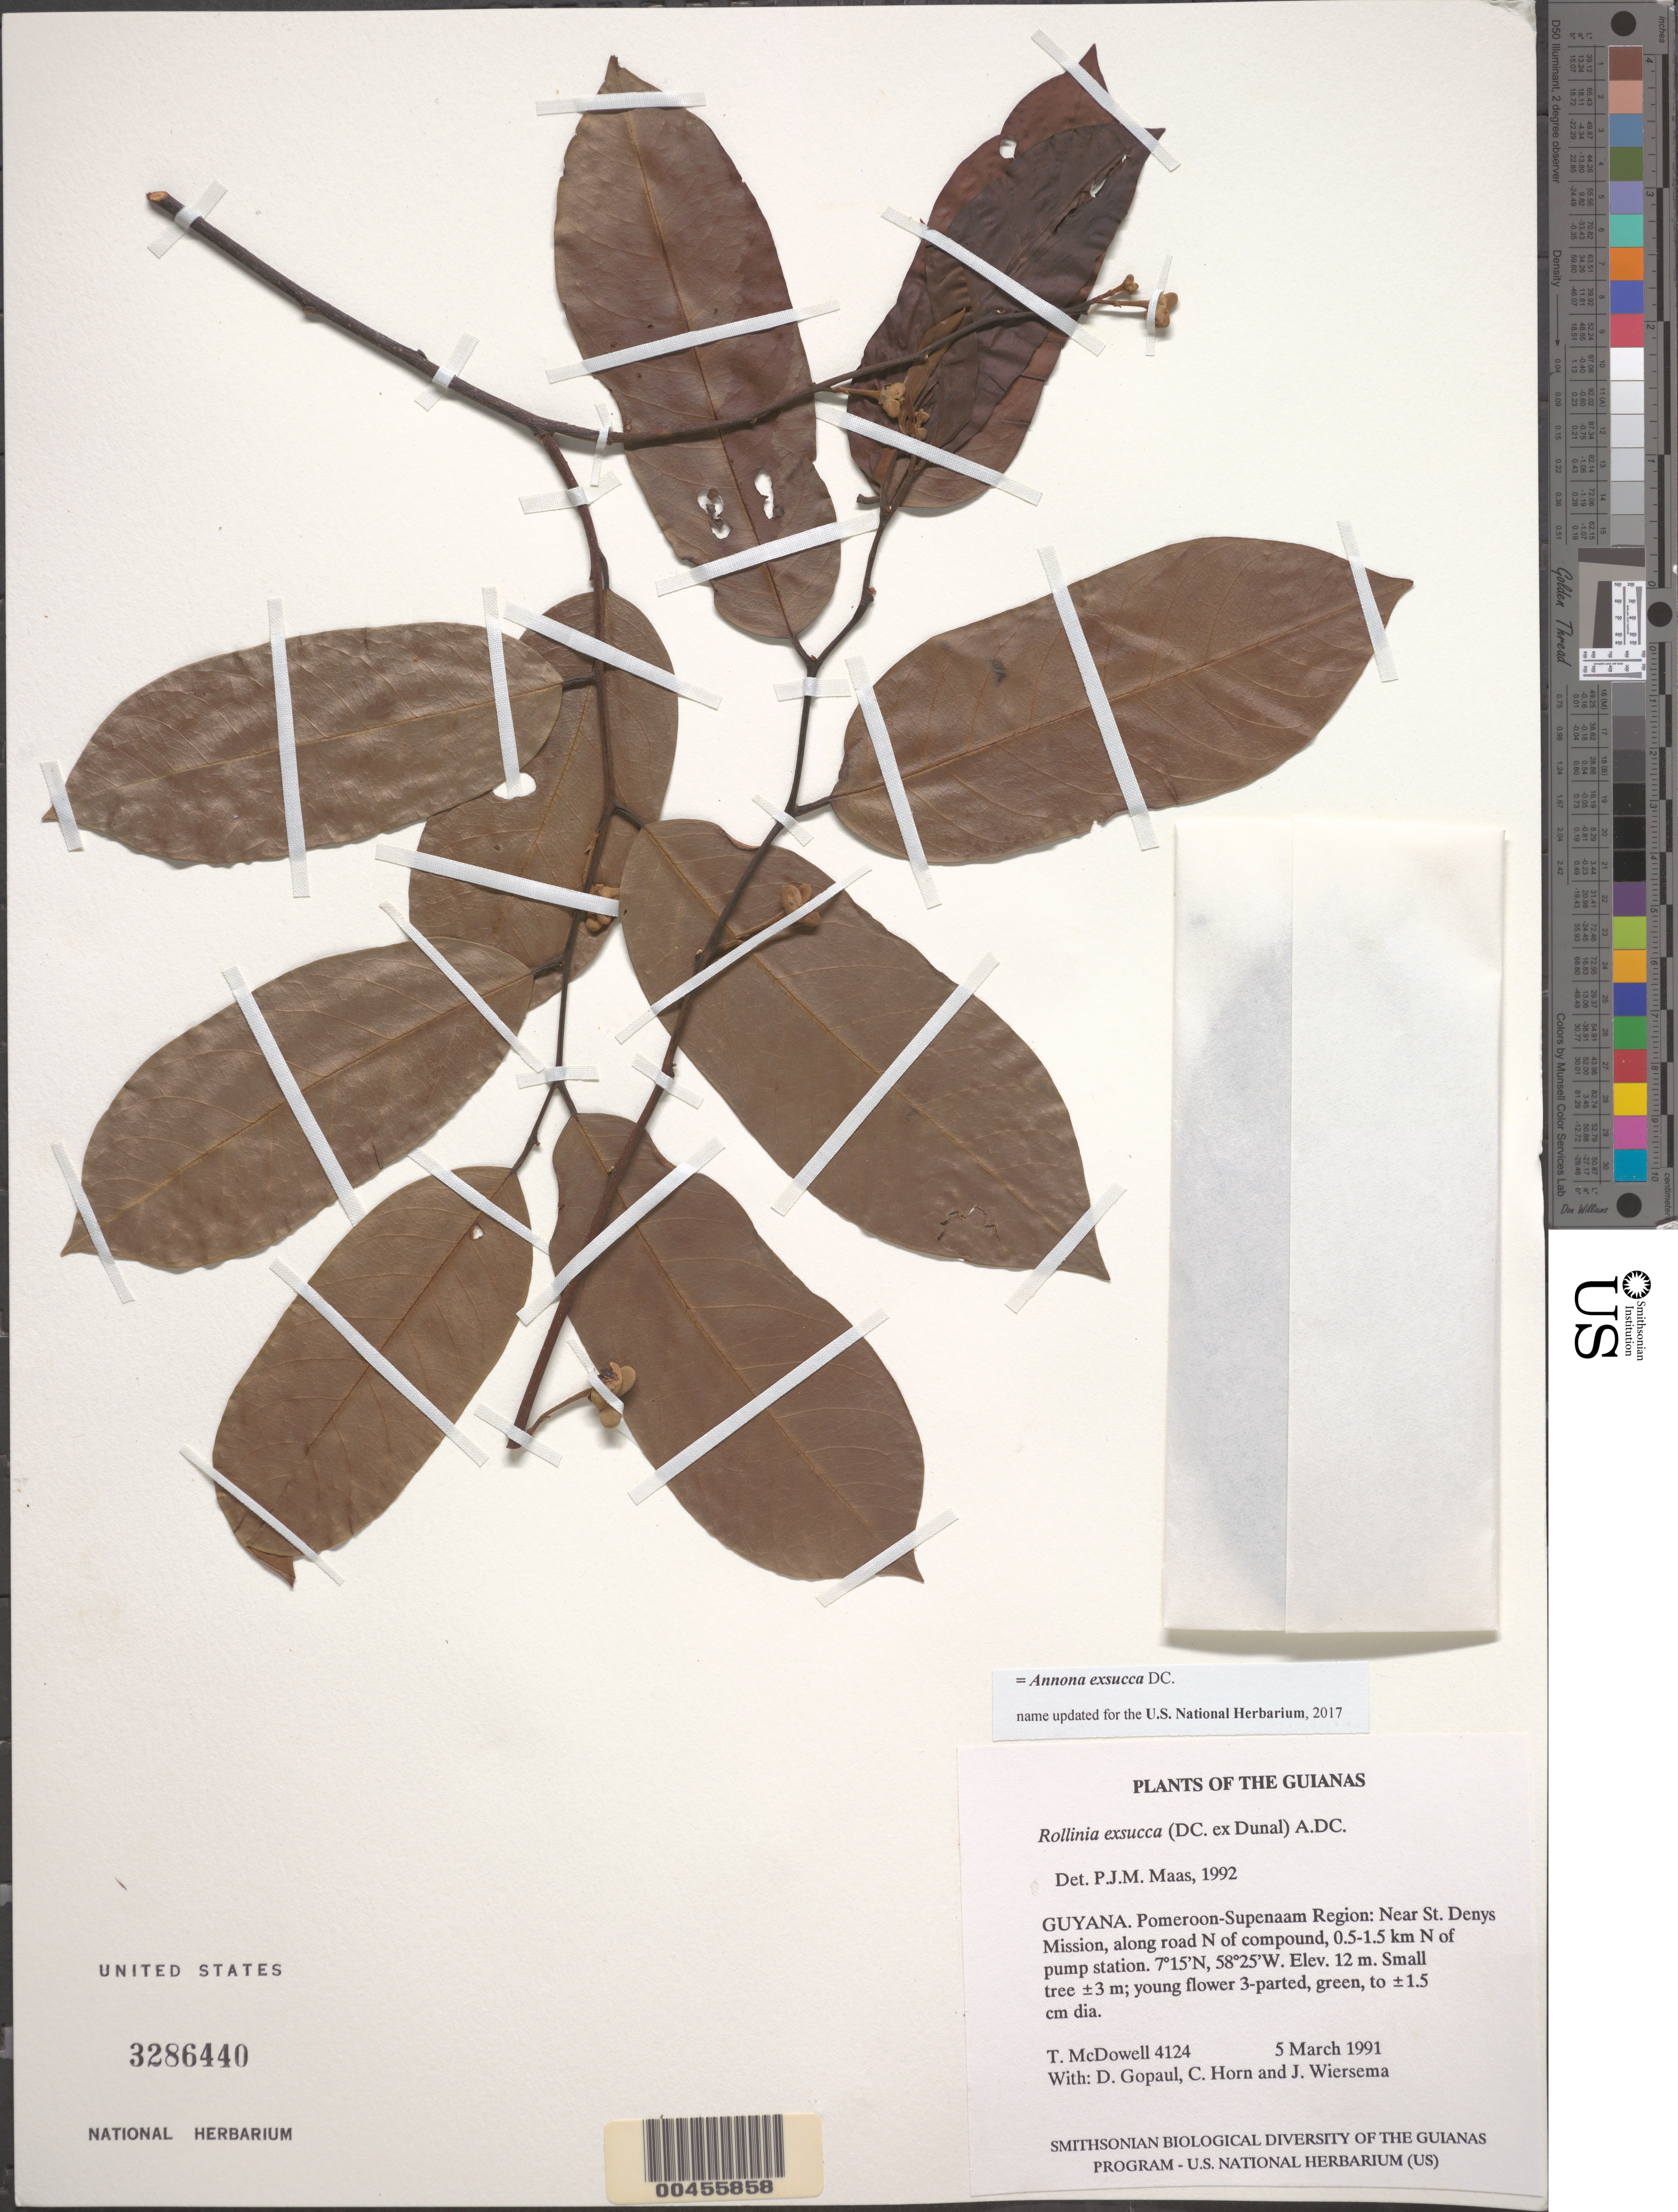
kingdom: Plantae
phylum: Tracheophyta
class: Magnoliopsida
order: Magnoliales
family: Annonaceae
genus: Annona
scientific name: Annona exsucca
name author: DC. ex Dunal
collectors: T. McDowell, D. Gopaul, C. N. Horn & J. H. Wiersema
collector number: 4124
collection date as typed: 5 March 1991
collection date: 1991-03-05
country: Guyana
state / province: Pomeroon-Supenaam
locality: Near St. Denys Mission, along road N of compound, 0.5-1.5 km N of pump station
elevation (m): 12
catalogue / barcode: US 3286440